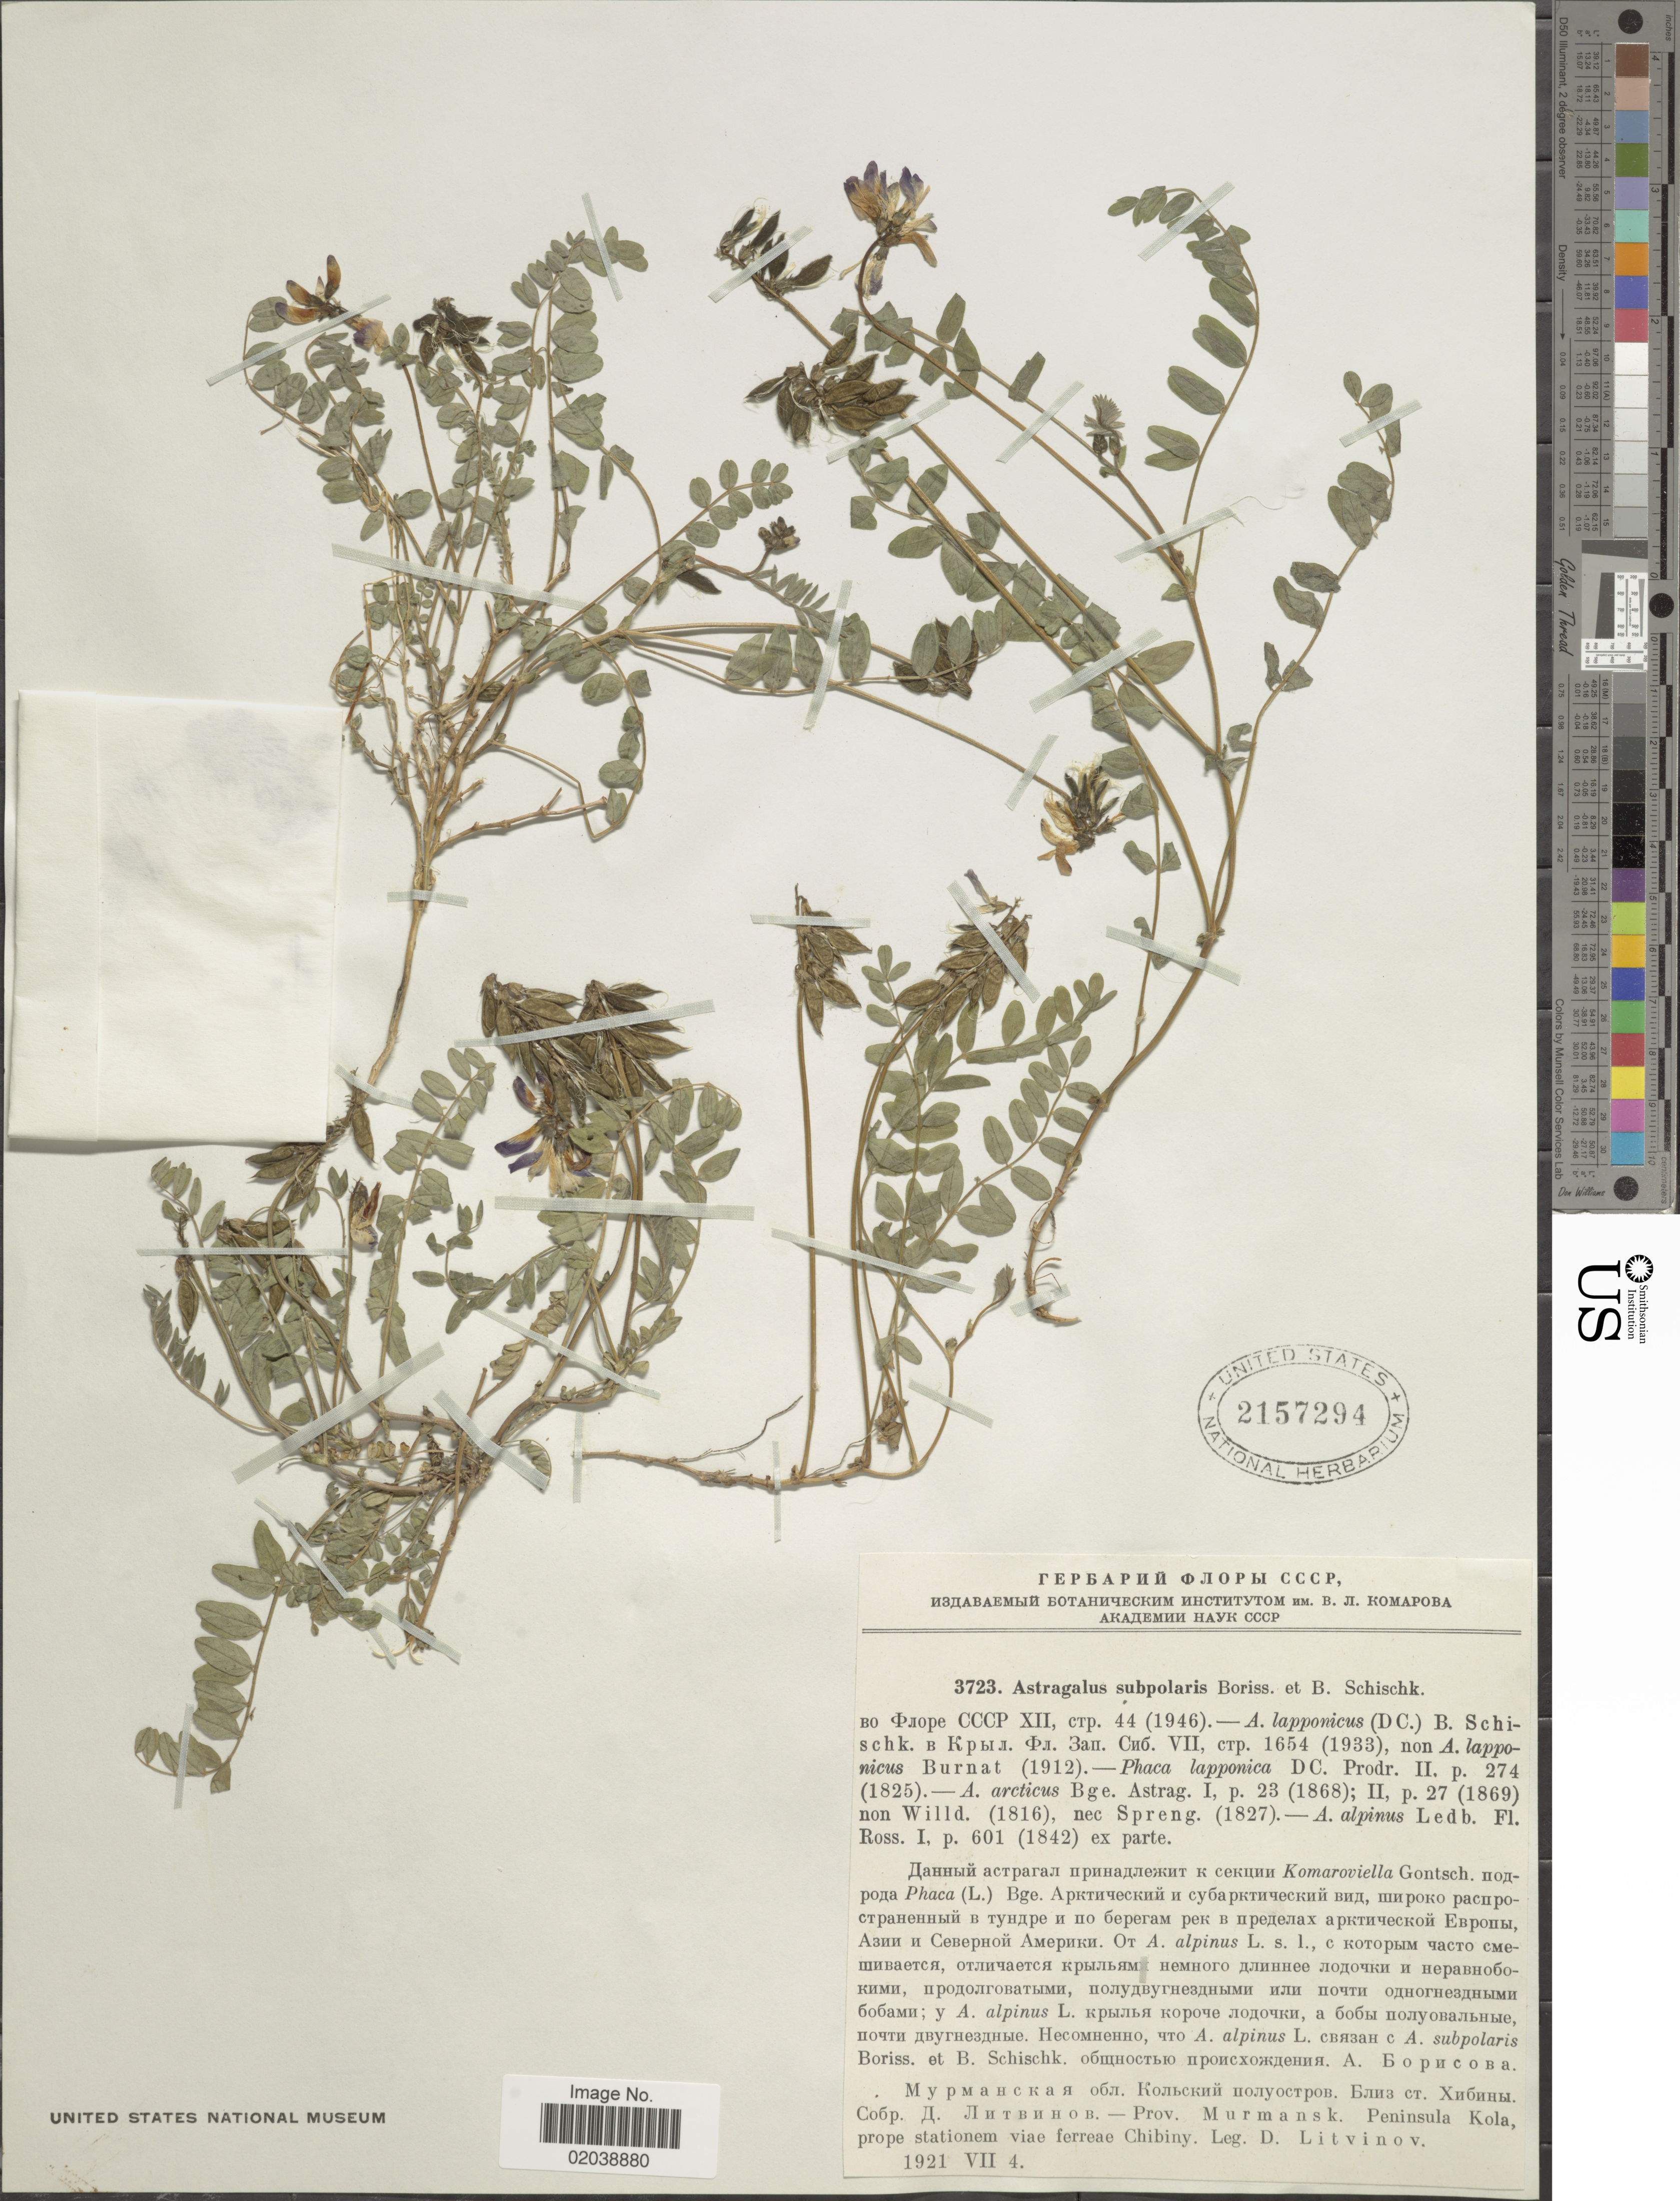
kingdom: Plantae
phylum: Tracheophyta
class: Magnoliopsida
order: Fabales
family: Fabaceae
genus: Astragalus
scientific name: Astragalus subpolaris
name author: Boriss. & B. Schischkin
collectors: D. Litvinov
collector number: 3723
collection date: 1921-07-04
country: Russian Federation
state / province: Murmansk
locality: Peninsula Kola, prope stationem viae ferrae Chibiny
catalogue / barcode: US 2157294